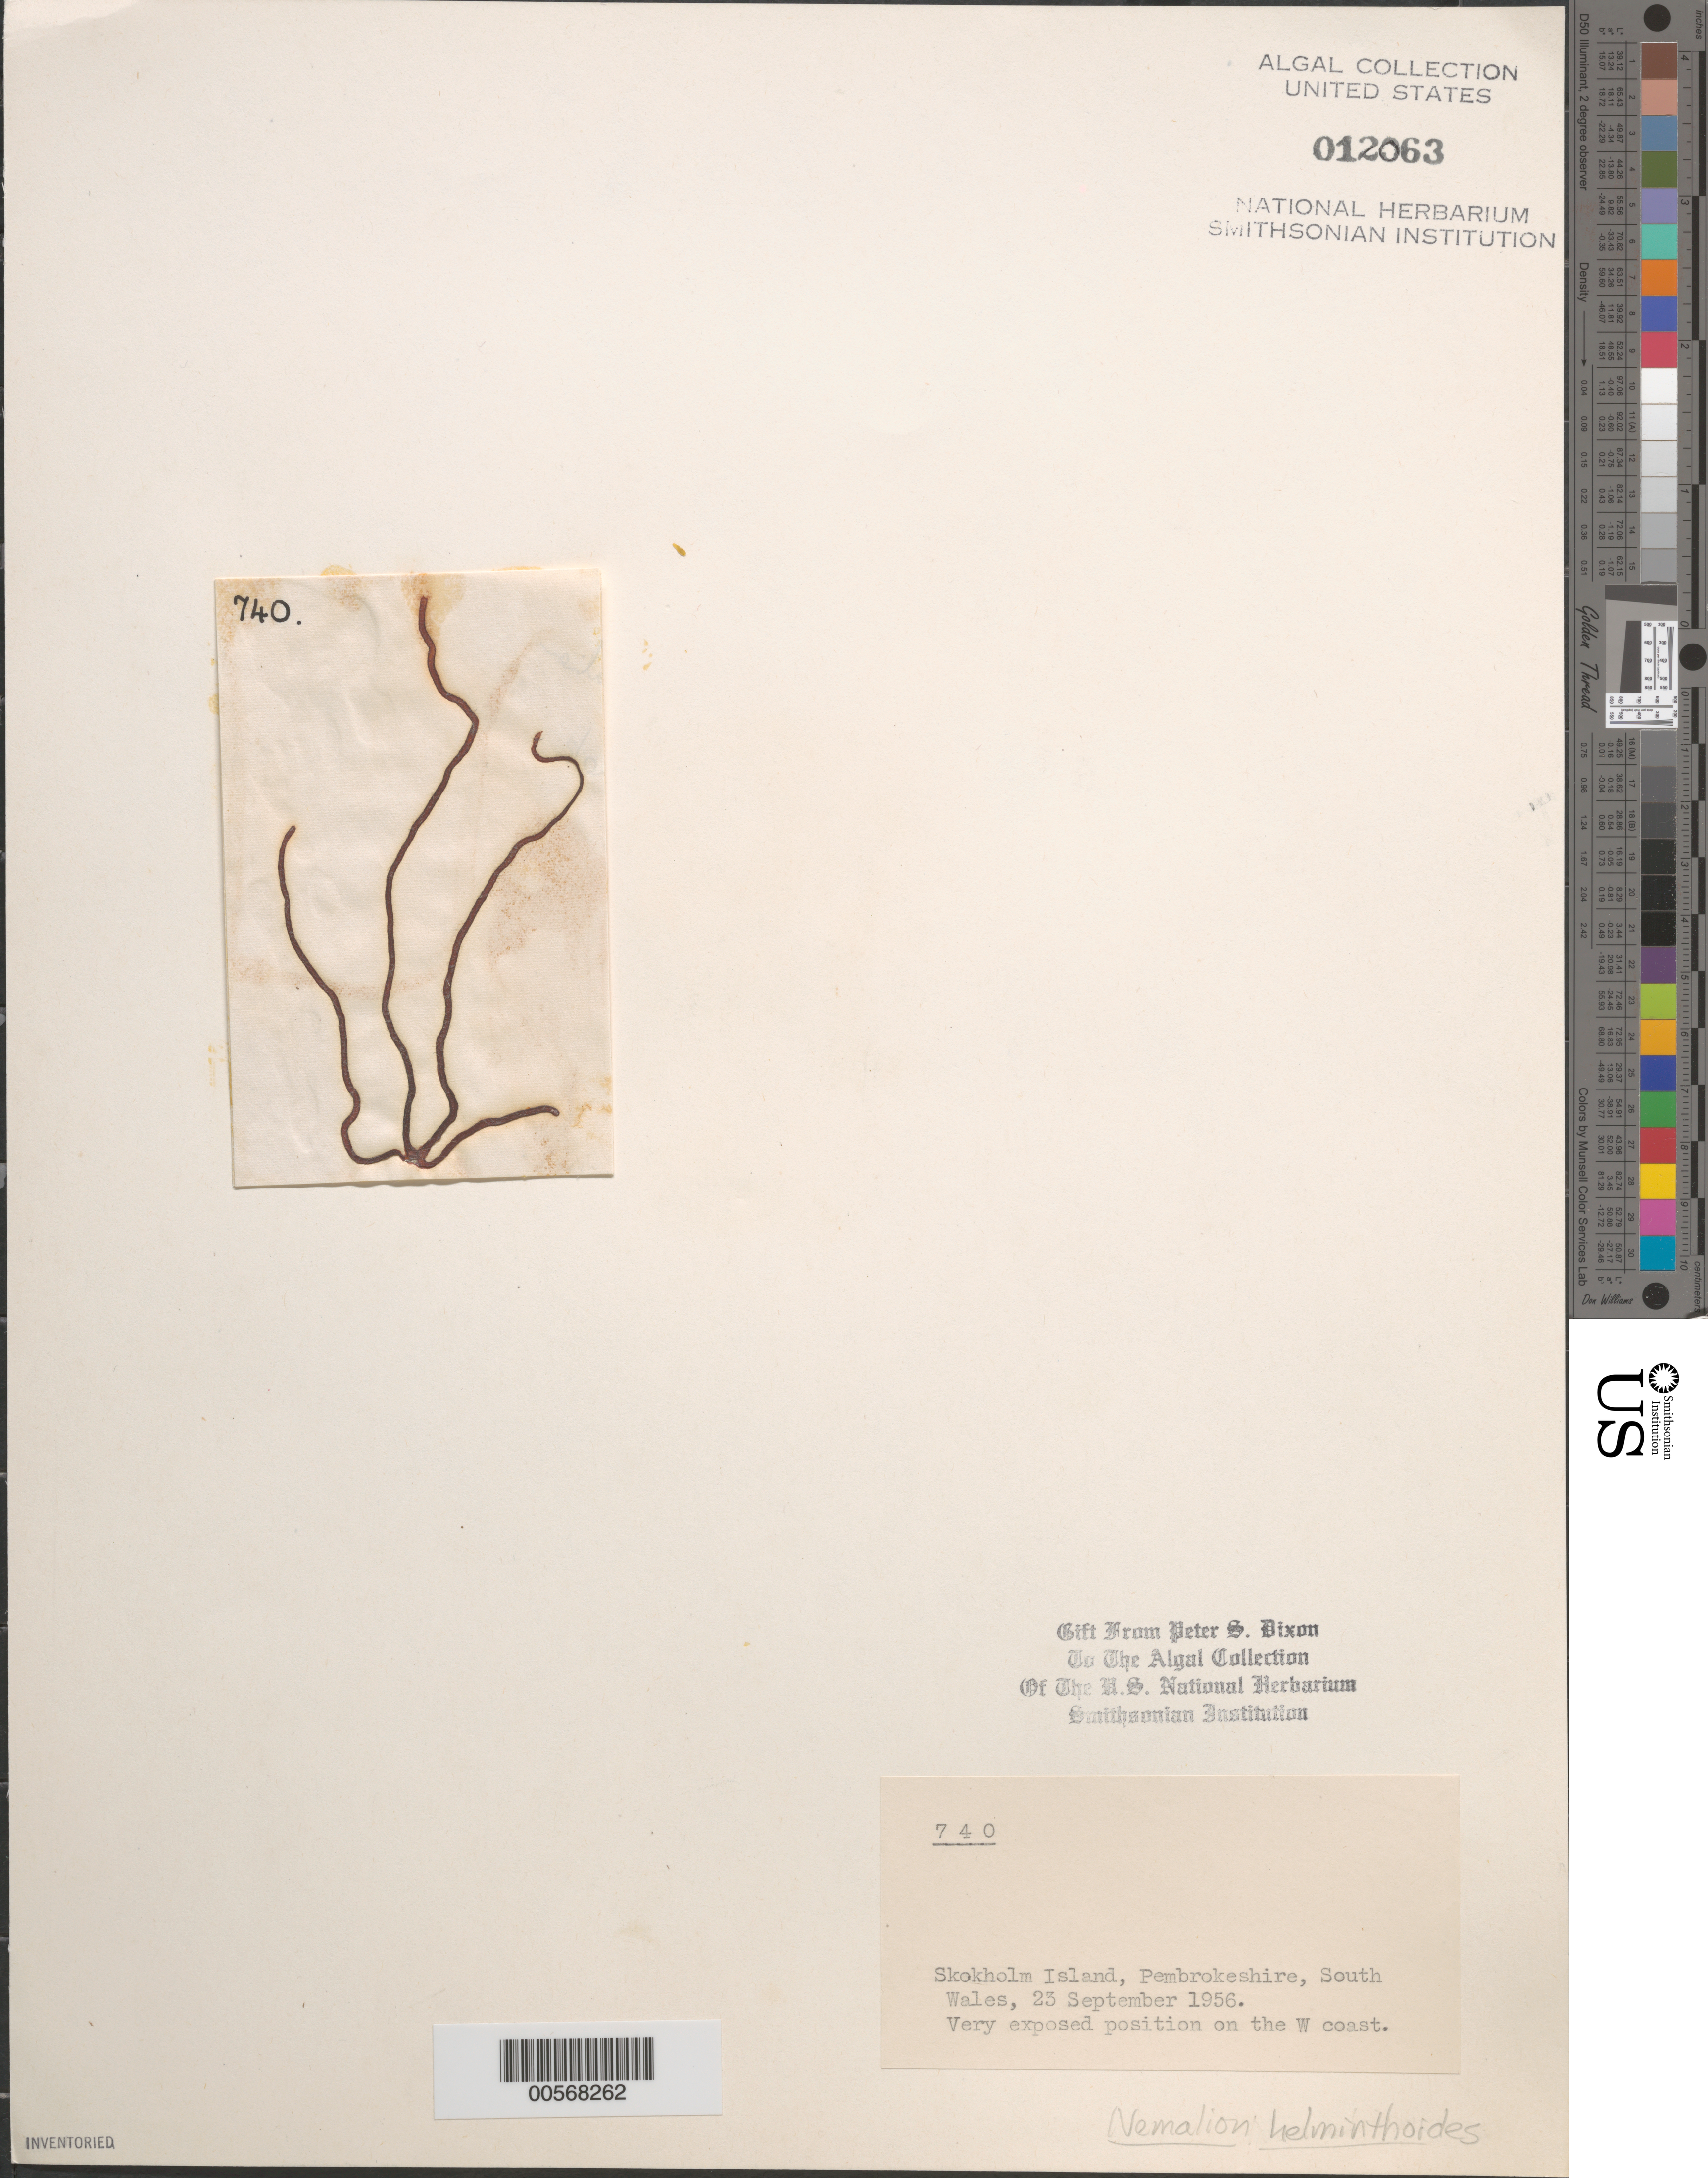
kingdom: Plantae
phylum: Rhodophyta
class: Florideophyceae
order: Nemaliales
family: Nemaliaceae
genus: Nemalion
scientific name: Nemalion multifidum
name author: (Lyngb.) Chauvin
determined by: Algae name updating Project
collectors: P. S. Dixon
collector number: PSD 740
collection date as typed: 23 Sep 1956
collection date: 1956-09-23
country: United Kingdom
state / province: Wales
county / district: Dyfed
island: Skokholm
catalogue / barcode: US 12063